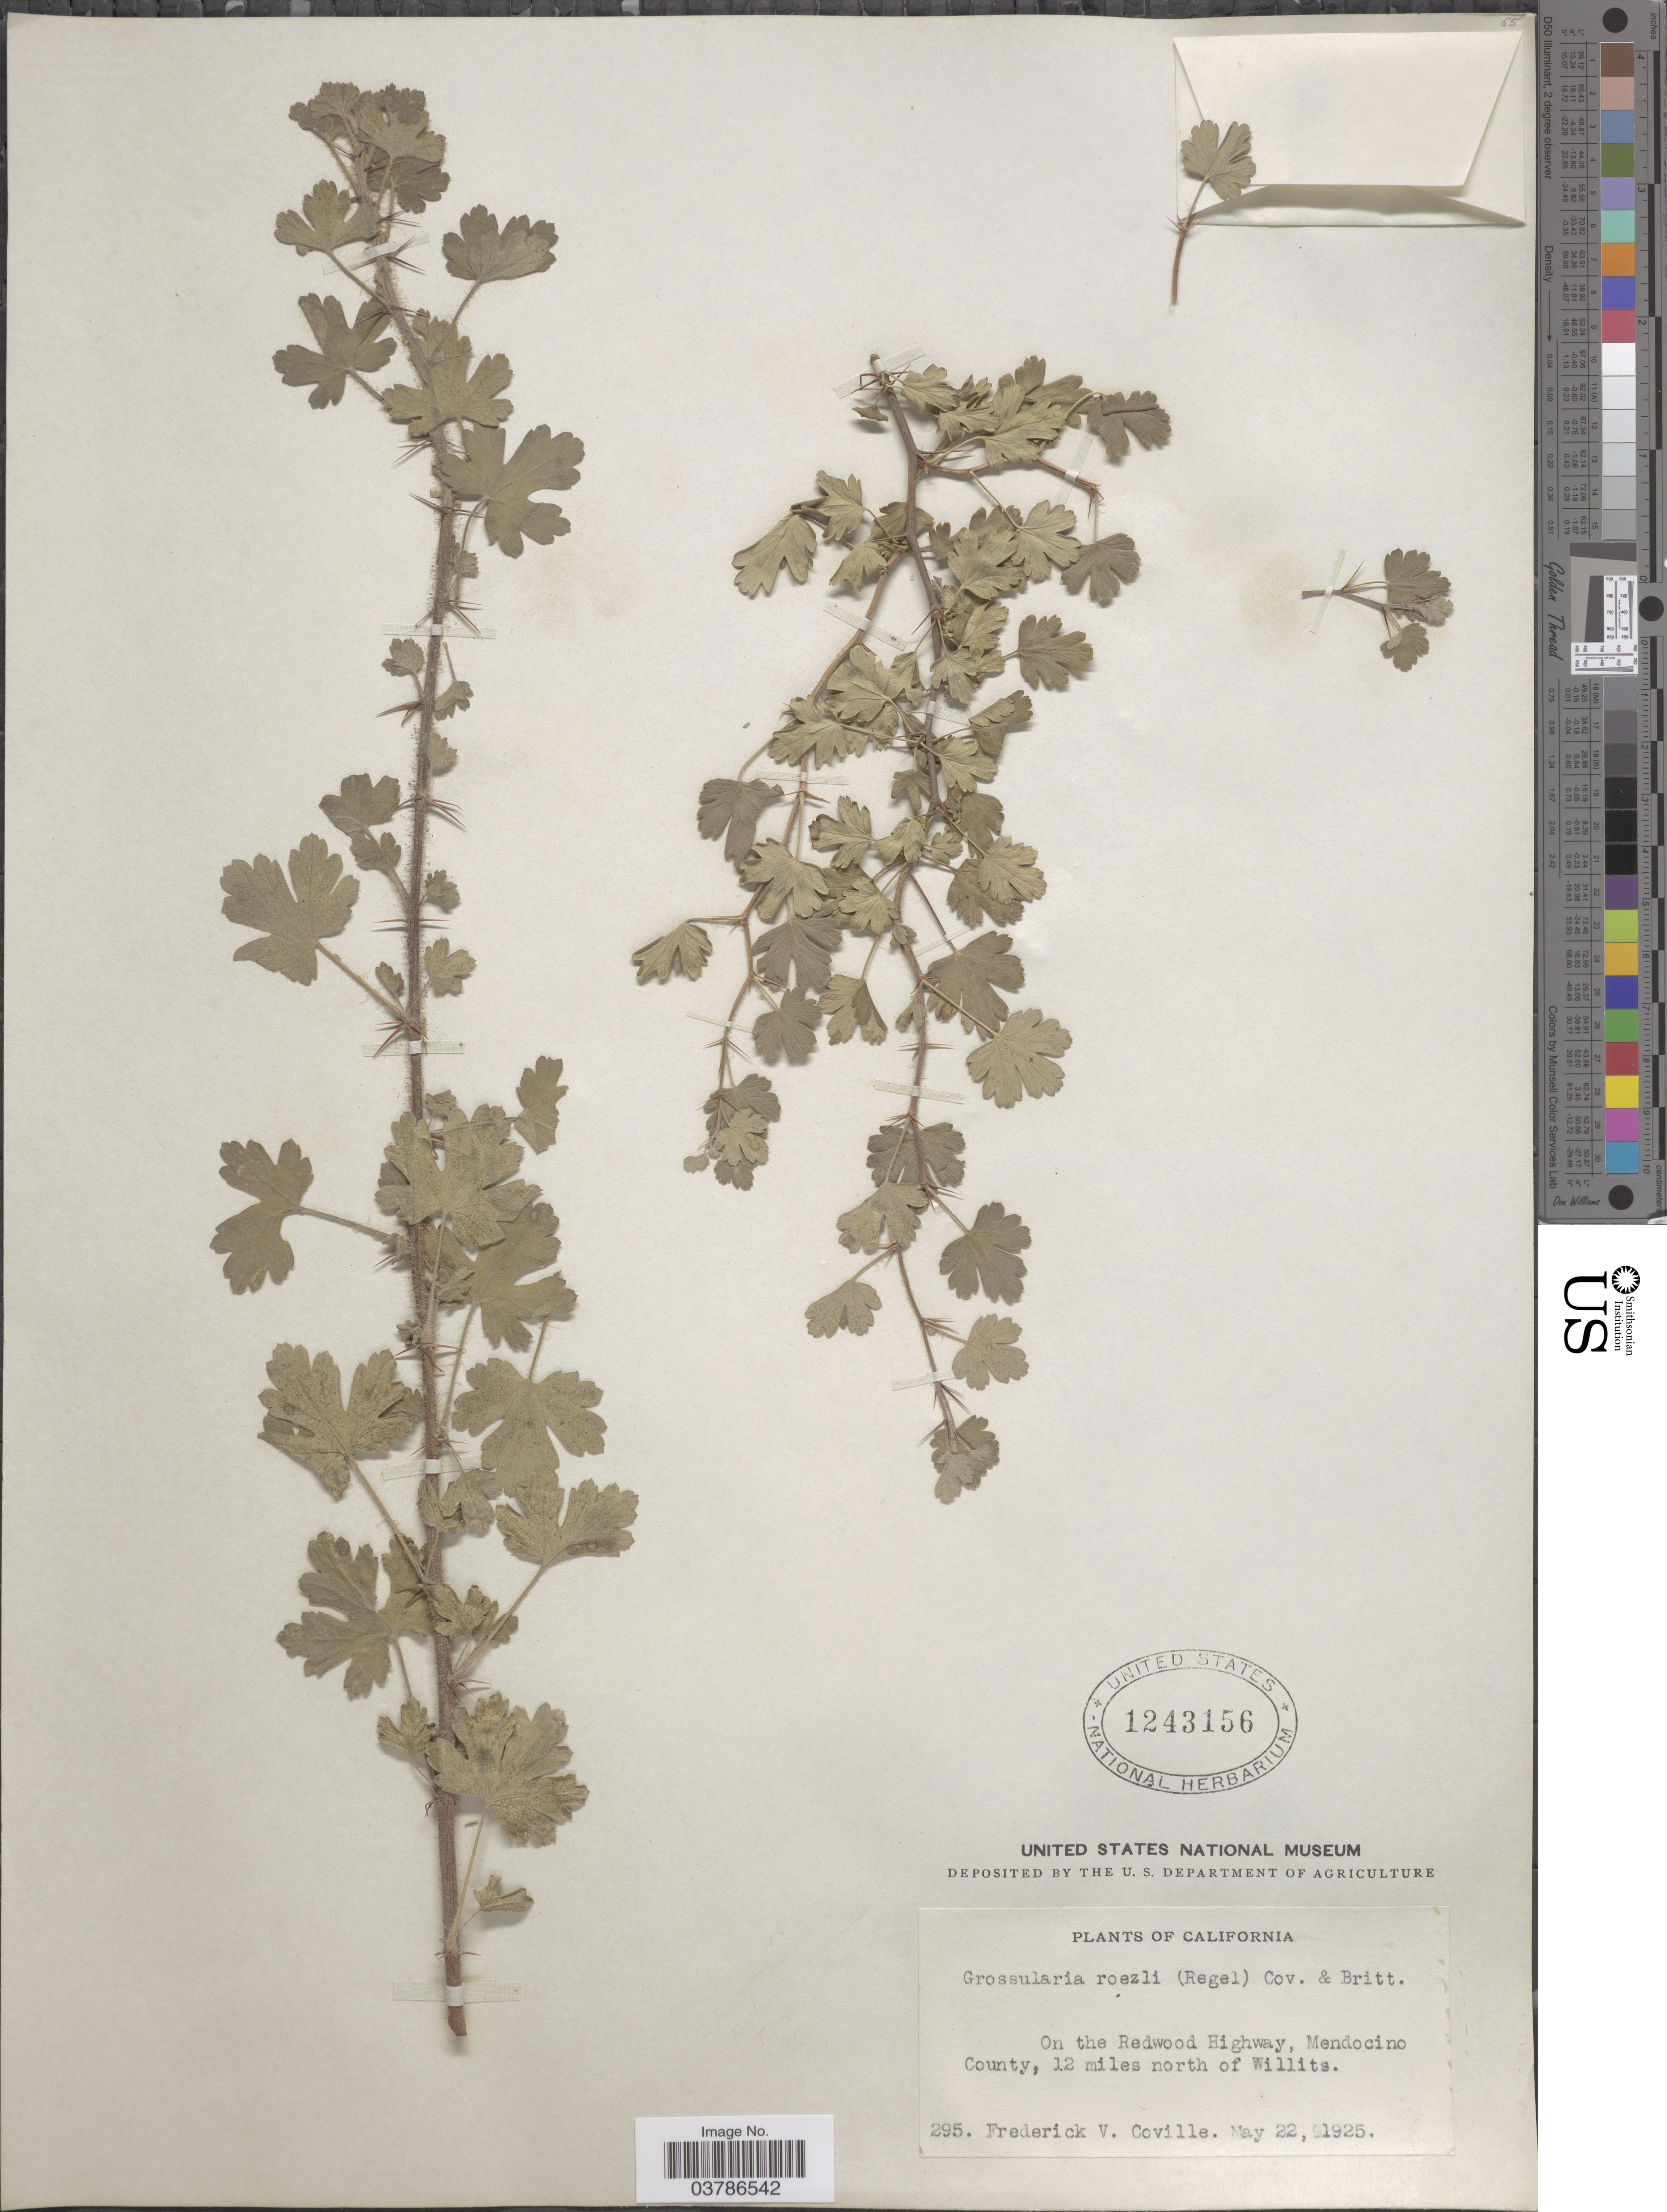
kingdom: Plantae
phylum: Tracheophyta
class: Magnoliopsida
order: Saxifragales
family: Grossulariaceae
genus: Ribes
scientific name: Ribes roezlii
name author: Regel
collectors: F. V. Coville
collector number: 295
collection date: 1925-05-22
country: United States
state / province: California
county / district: Mendocino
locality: On the Redwood Highway, Mendocino County, 12 miles north of Willits.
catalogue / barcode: US 1243156